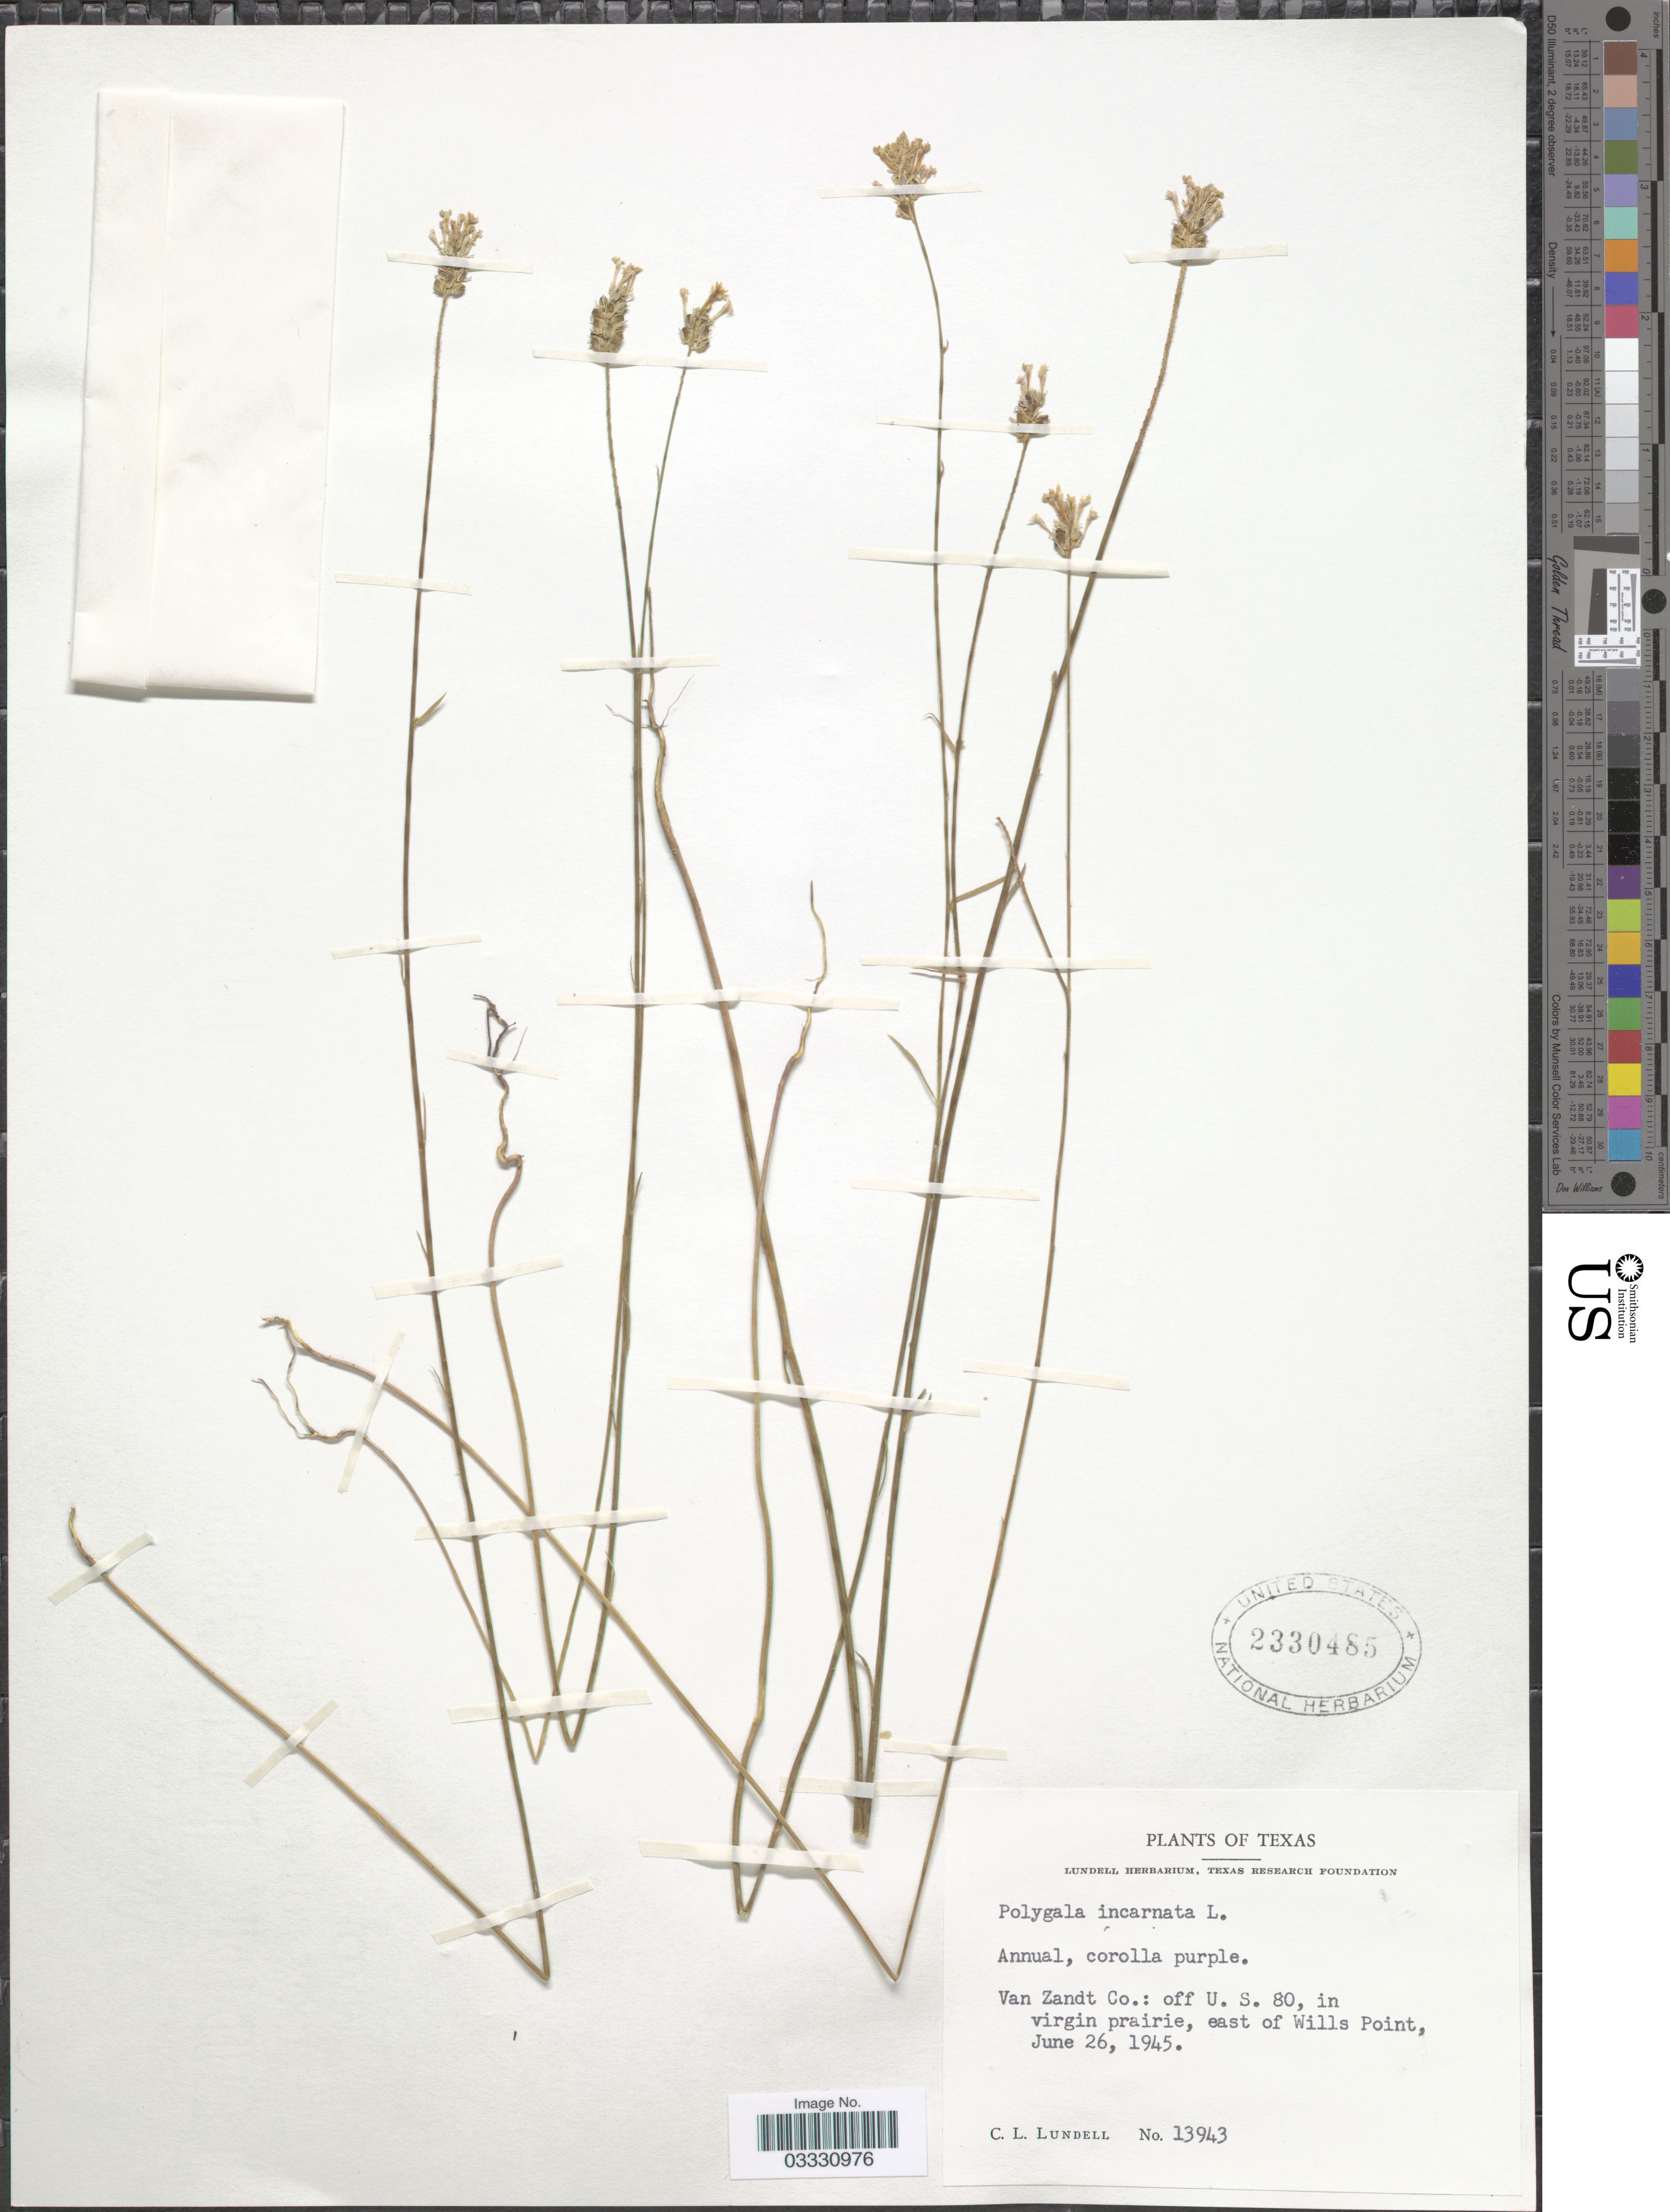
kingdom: Plantae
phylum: Tracheophyta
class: Magnoliopsida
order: Fabales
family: Polygalaceae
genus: Polygala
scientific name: Polygala incarnata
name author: L.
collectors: C. L. Lundell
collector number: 13943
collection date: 1945-06-26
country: United States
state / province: Texas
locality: Van Zandt Co.: off U.S. 80, east of Wills Point.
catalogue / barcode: US 2330485